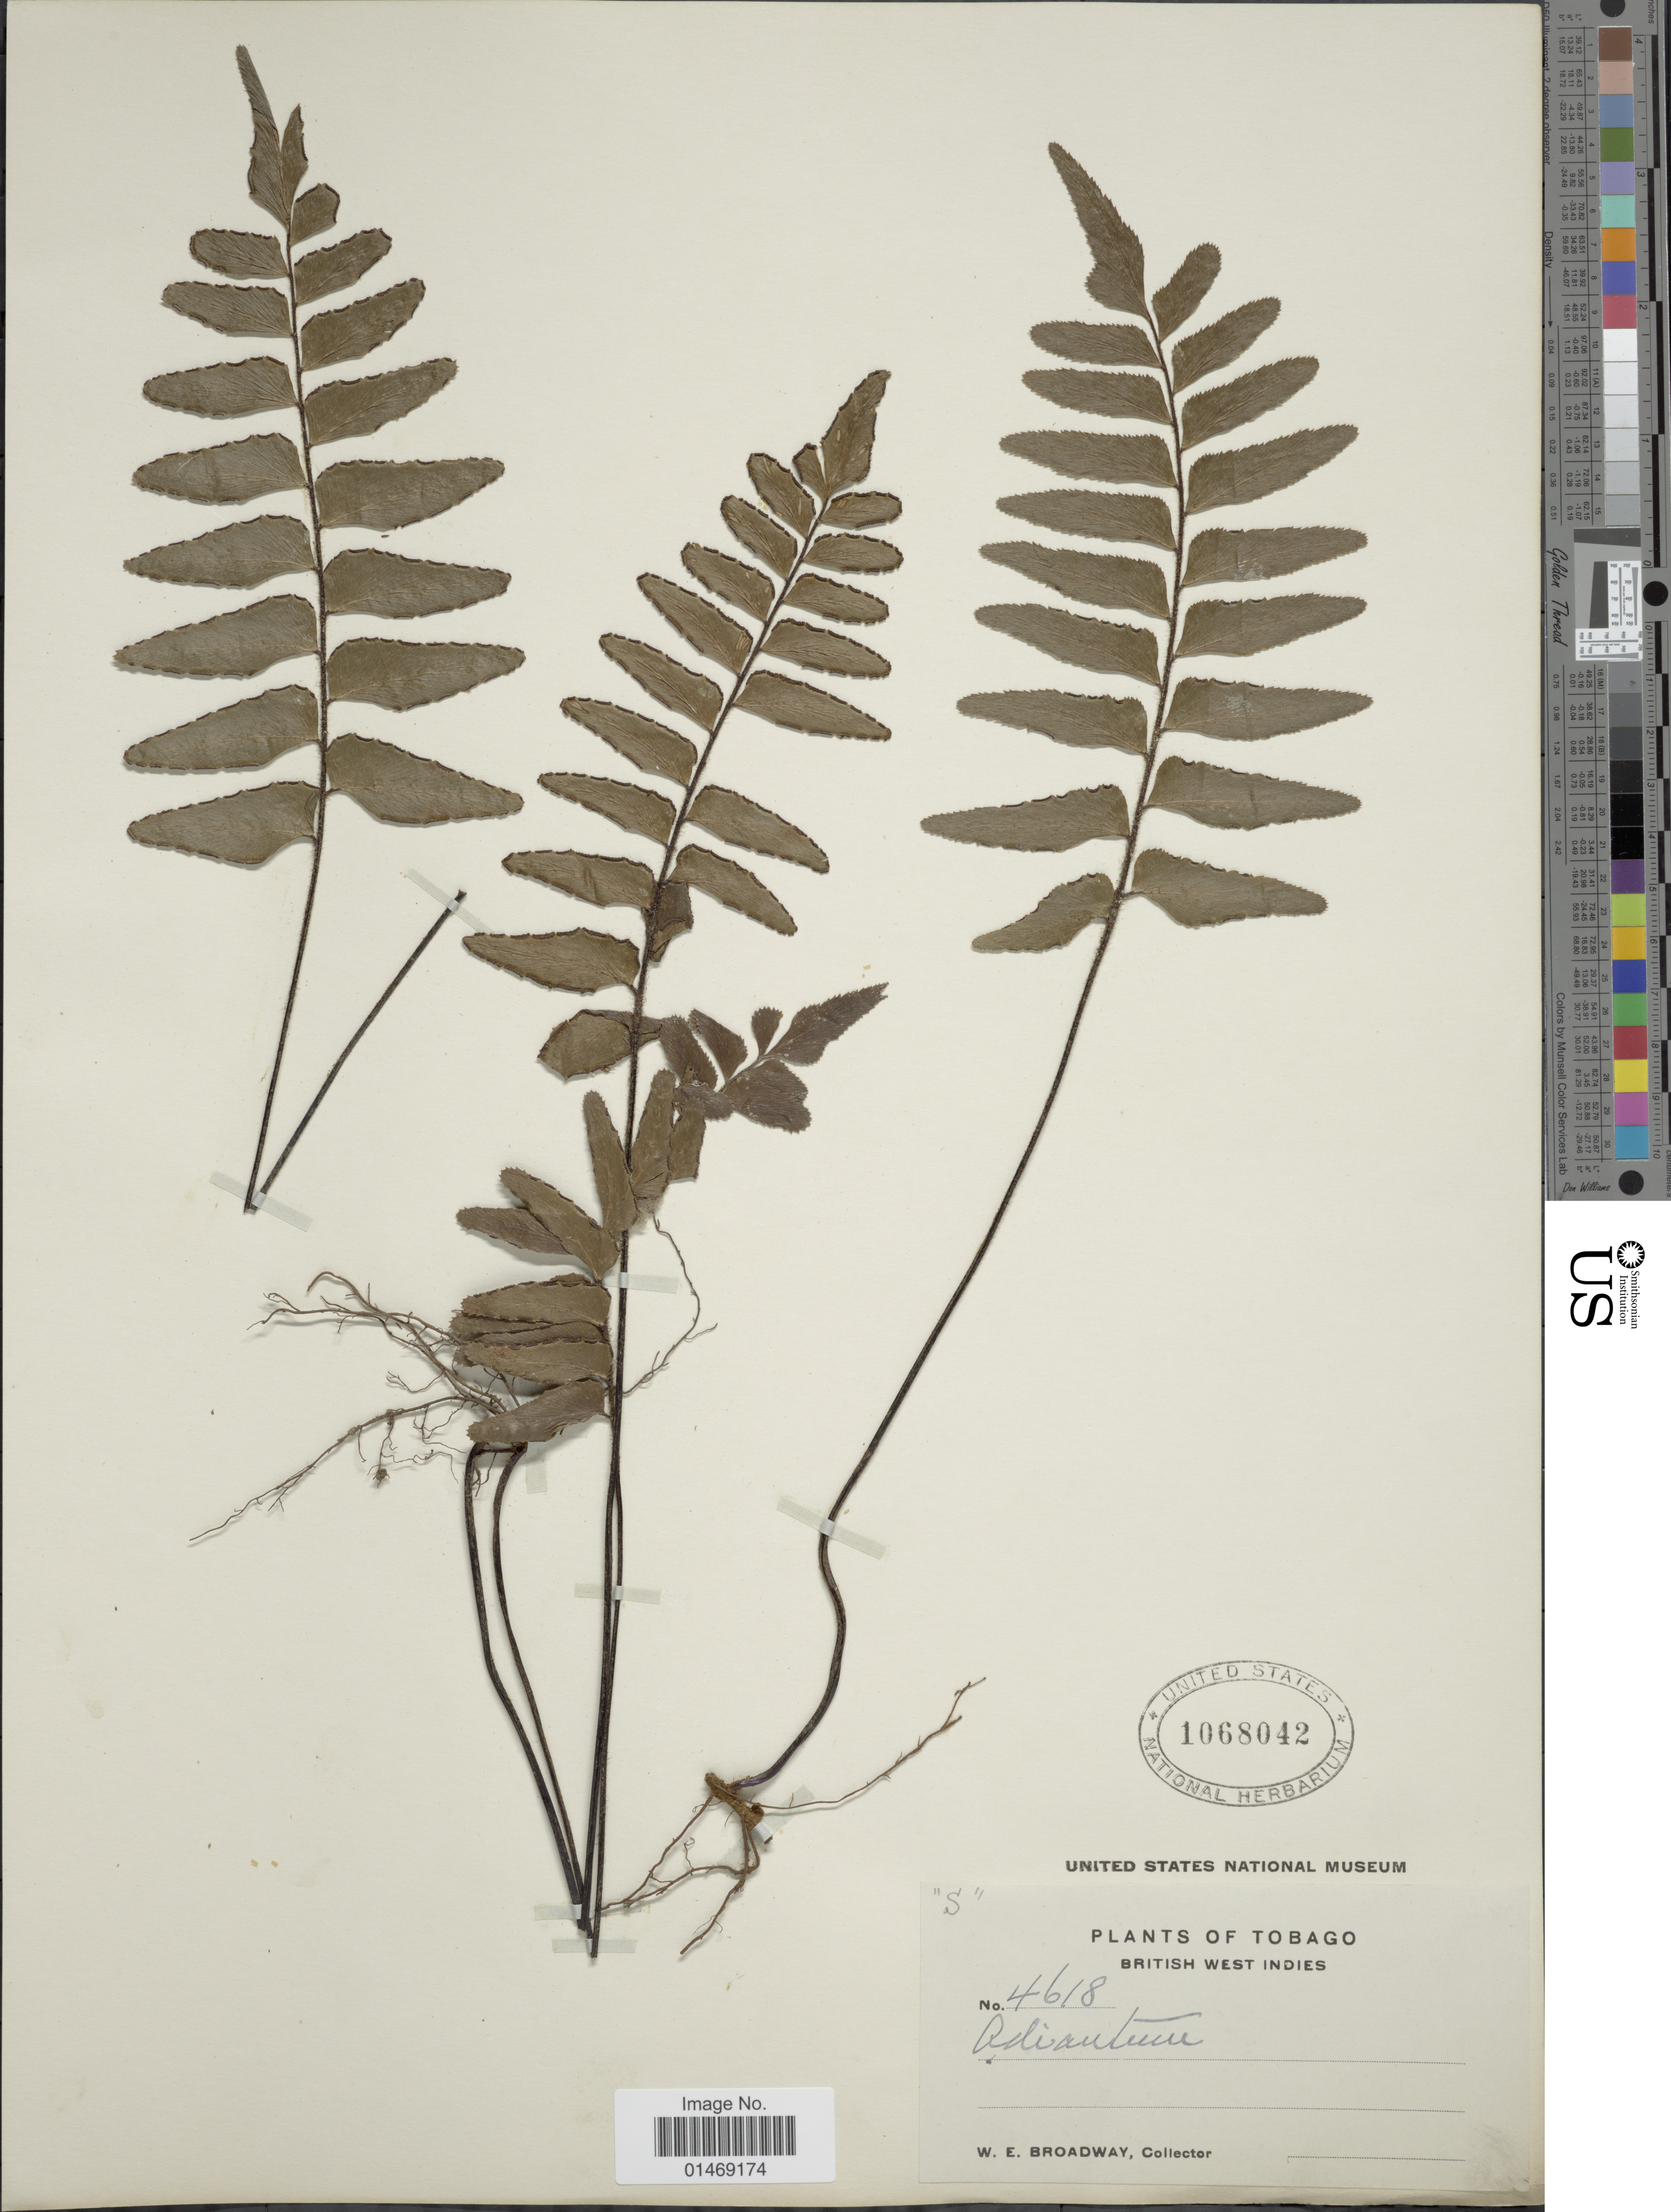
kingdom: Plantae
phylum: Tracheophyta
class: Polypodiopsida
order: Polypodiales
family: Pteridaceae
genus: Adiantum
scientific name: Adiantum obliquum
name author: Willd.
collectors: W. E. Broadway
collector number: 4618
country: Trinidad and Tobago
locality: Tobago, West Indies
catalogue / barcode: US 1068042